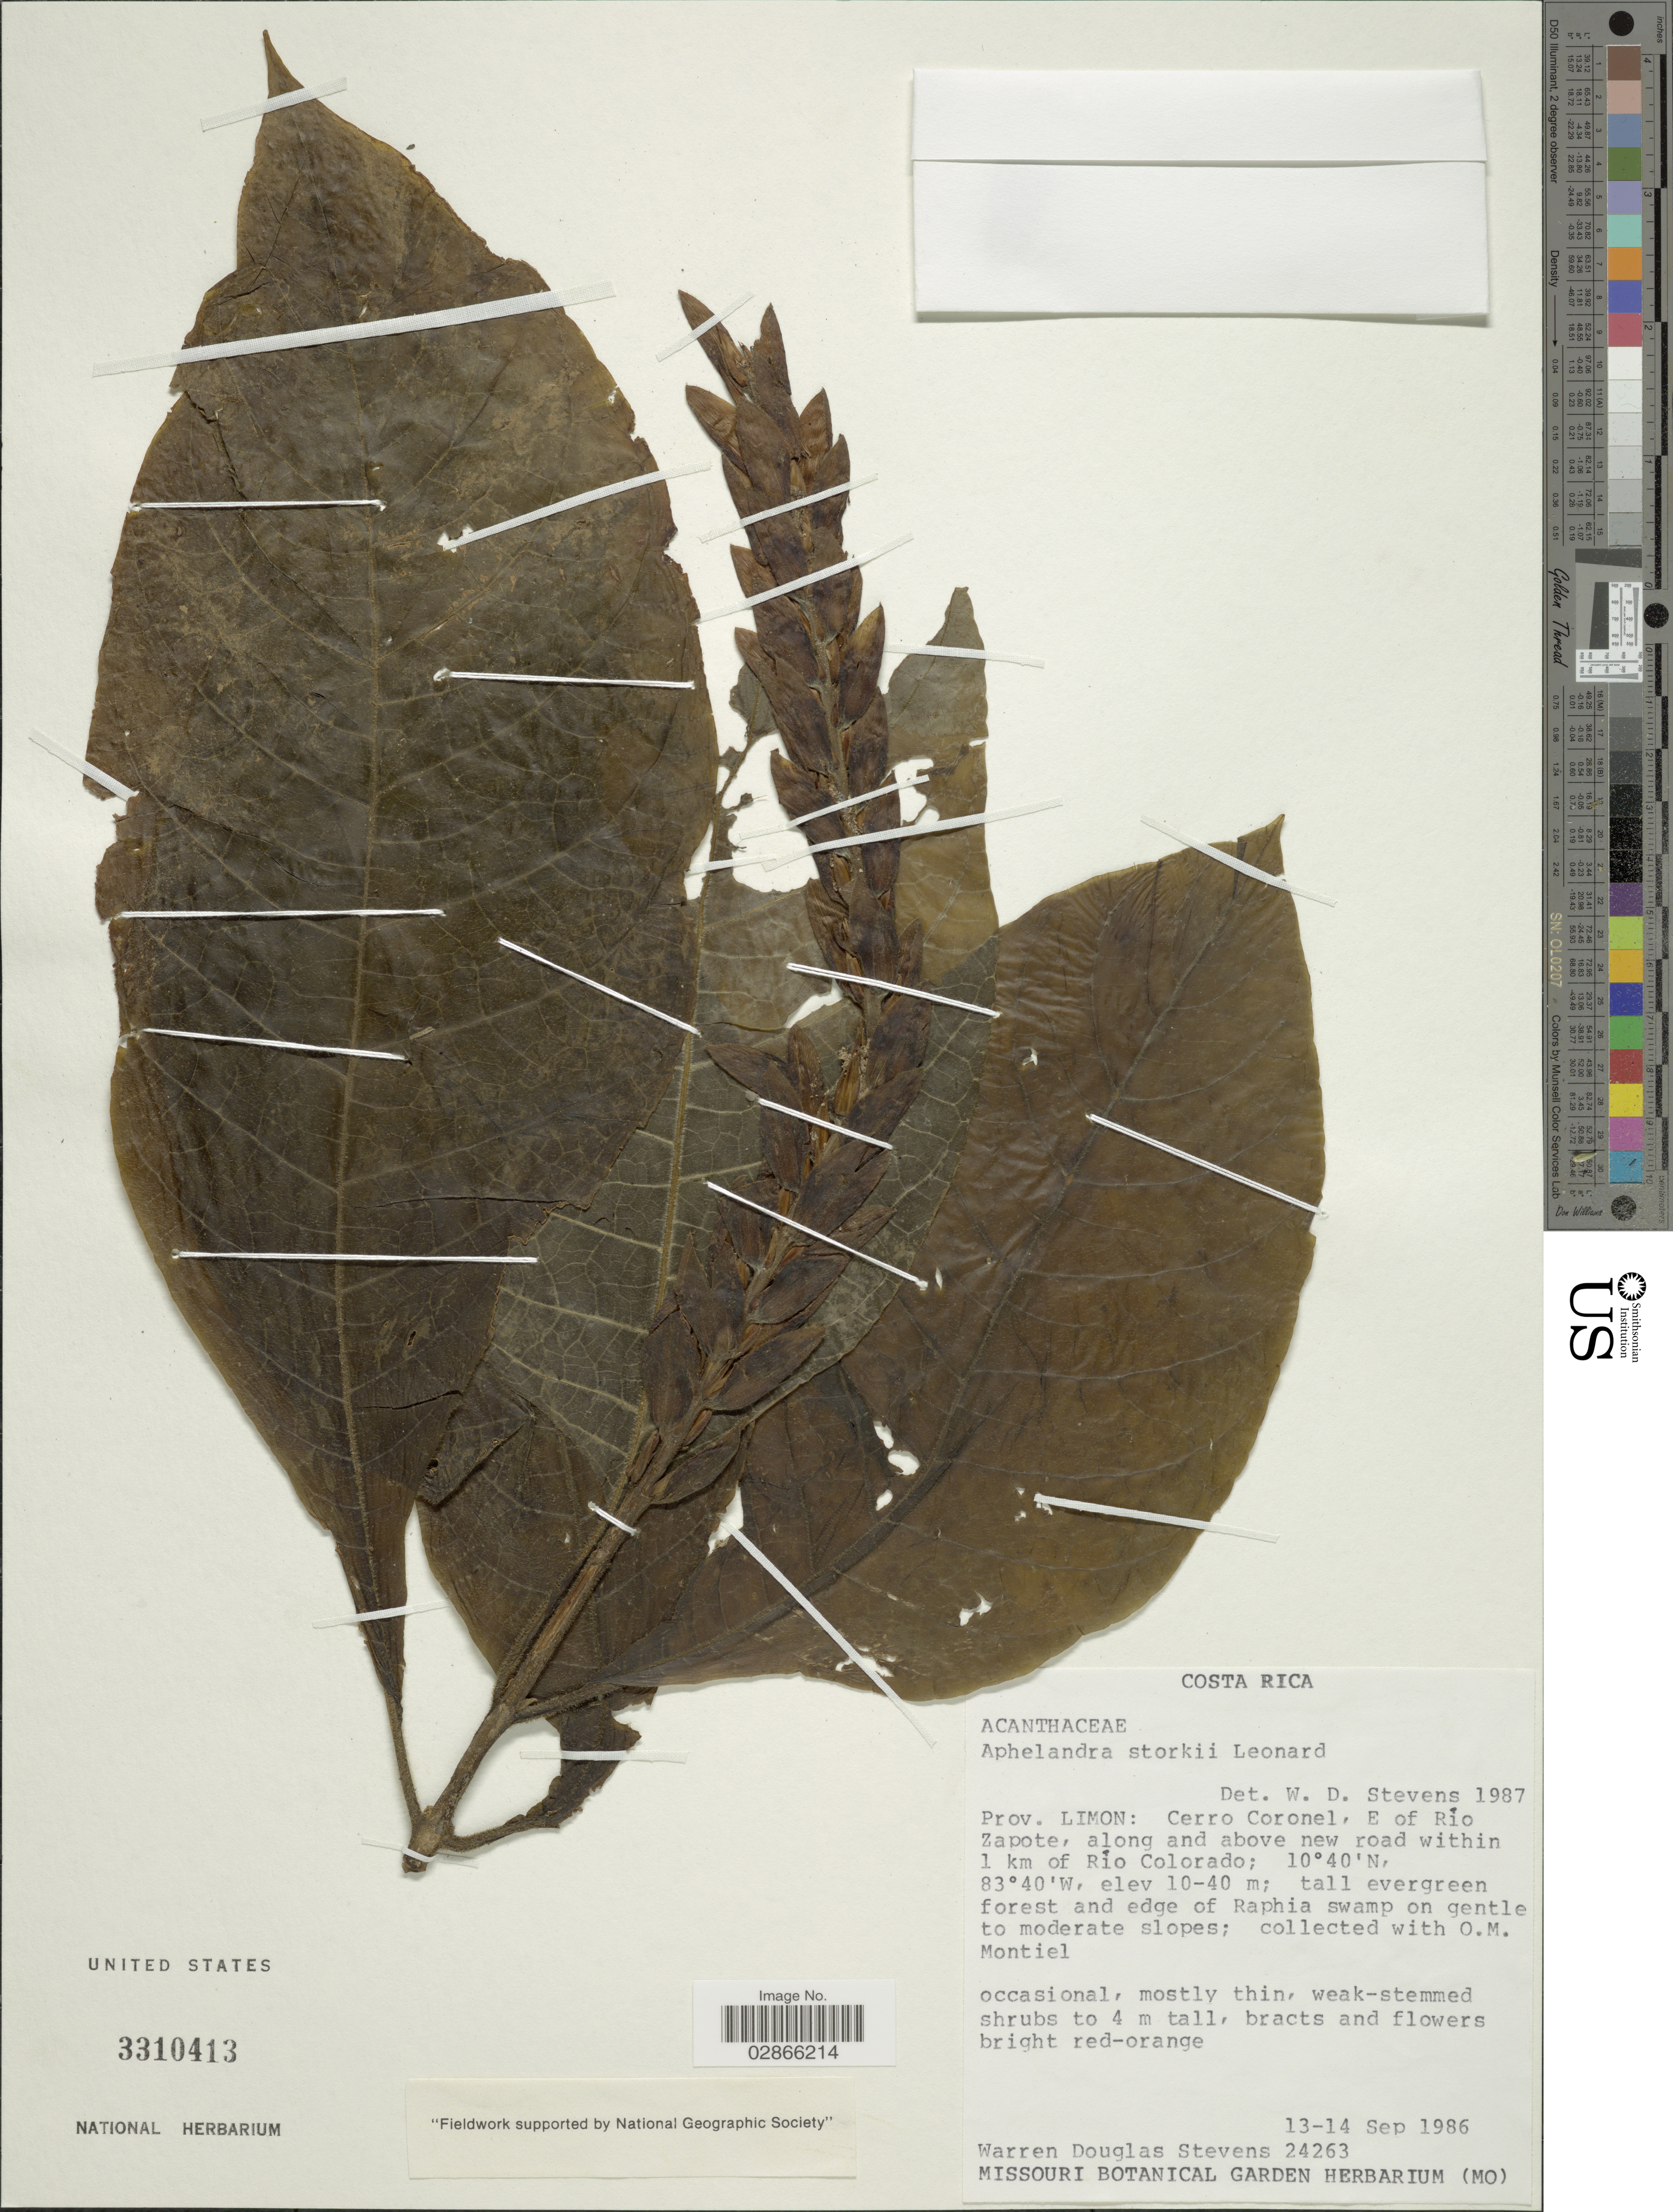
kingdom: Plantae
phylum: Tracheophyta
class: Magnoliopsida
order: Lamiales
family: Acanthaceae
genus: Aphelandra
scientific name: Aphelandra storkii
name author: Leonard in Standl.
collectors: W. D. Stevens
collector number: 24263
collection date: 1986-09-13/1986-09-14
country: Costa Rica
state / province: Limón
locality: Cerro Coronel, E of Rio Zapote, along and above new road within 1 km of Rio Colorado.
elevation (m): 10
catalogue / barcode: US 3310413